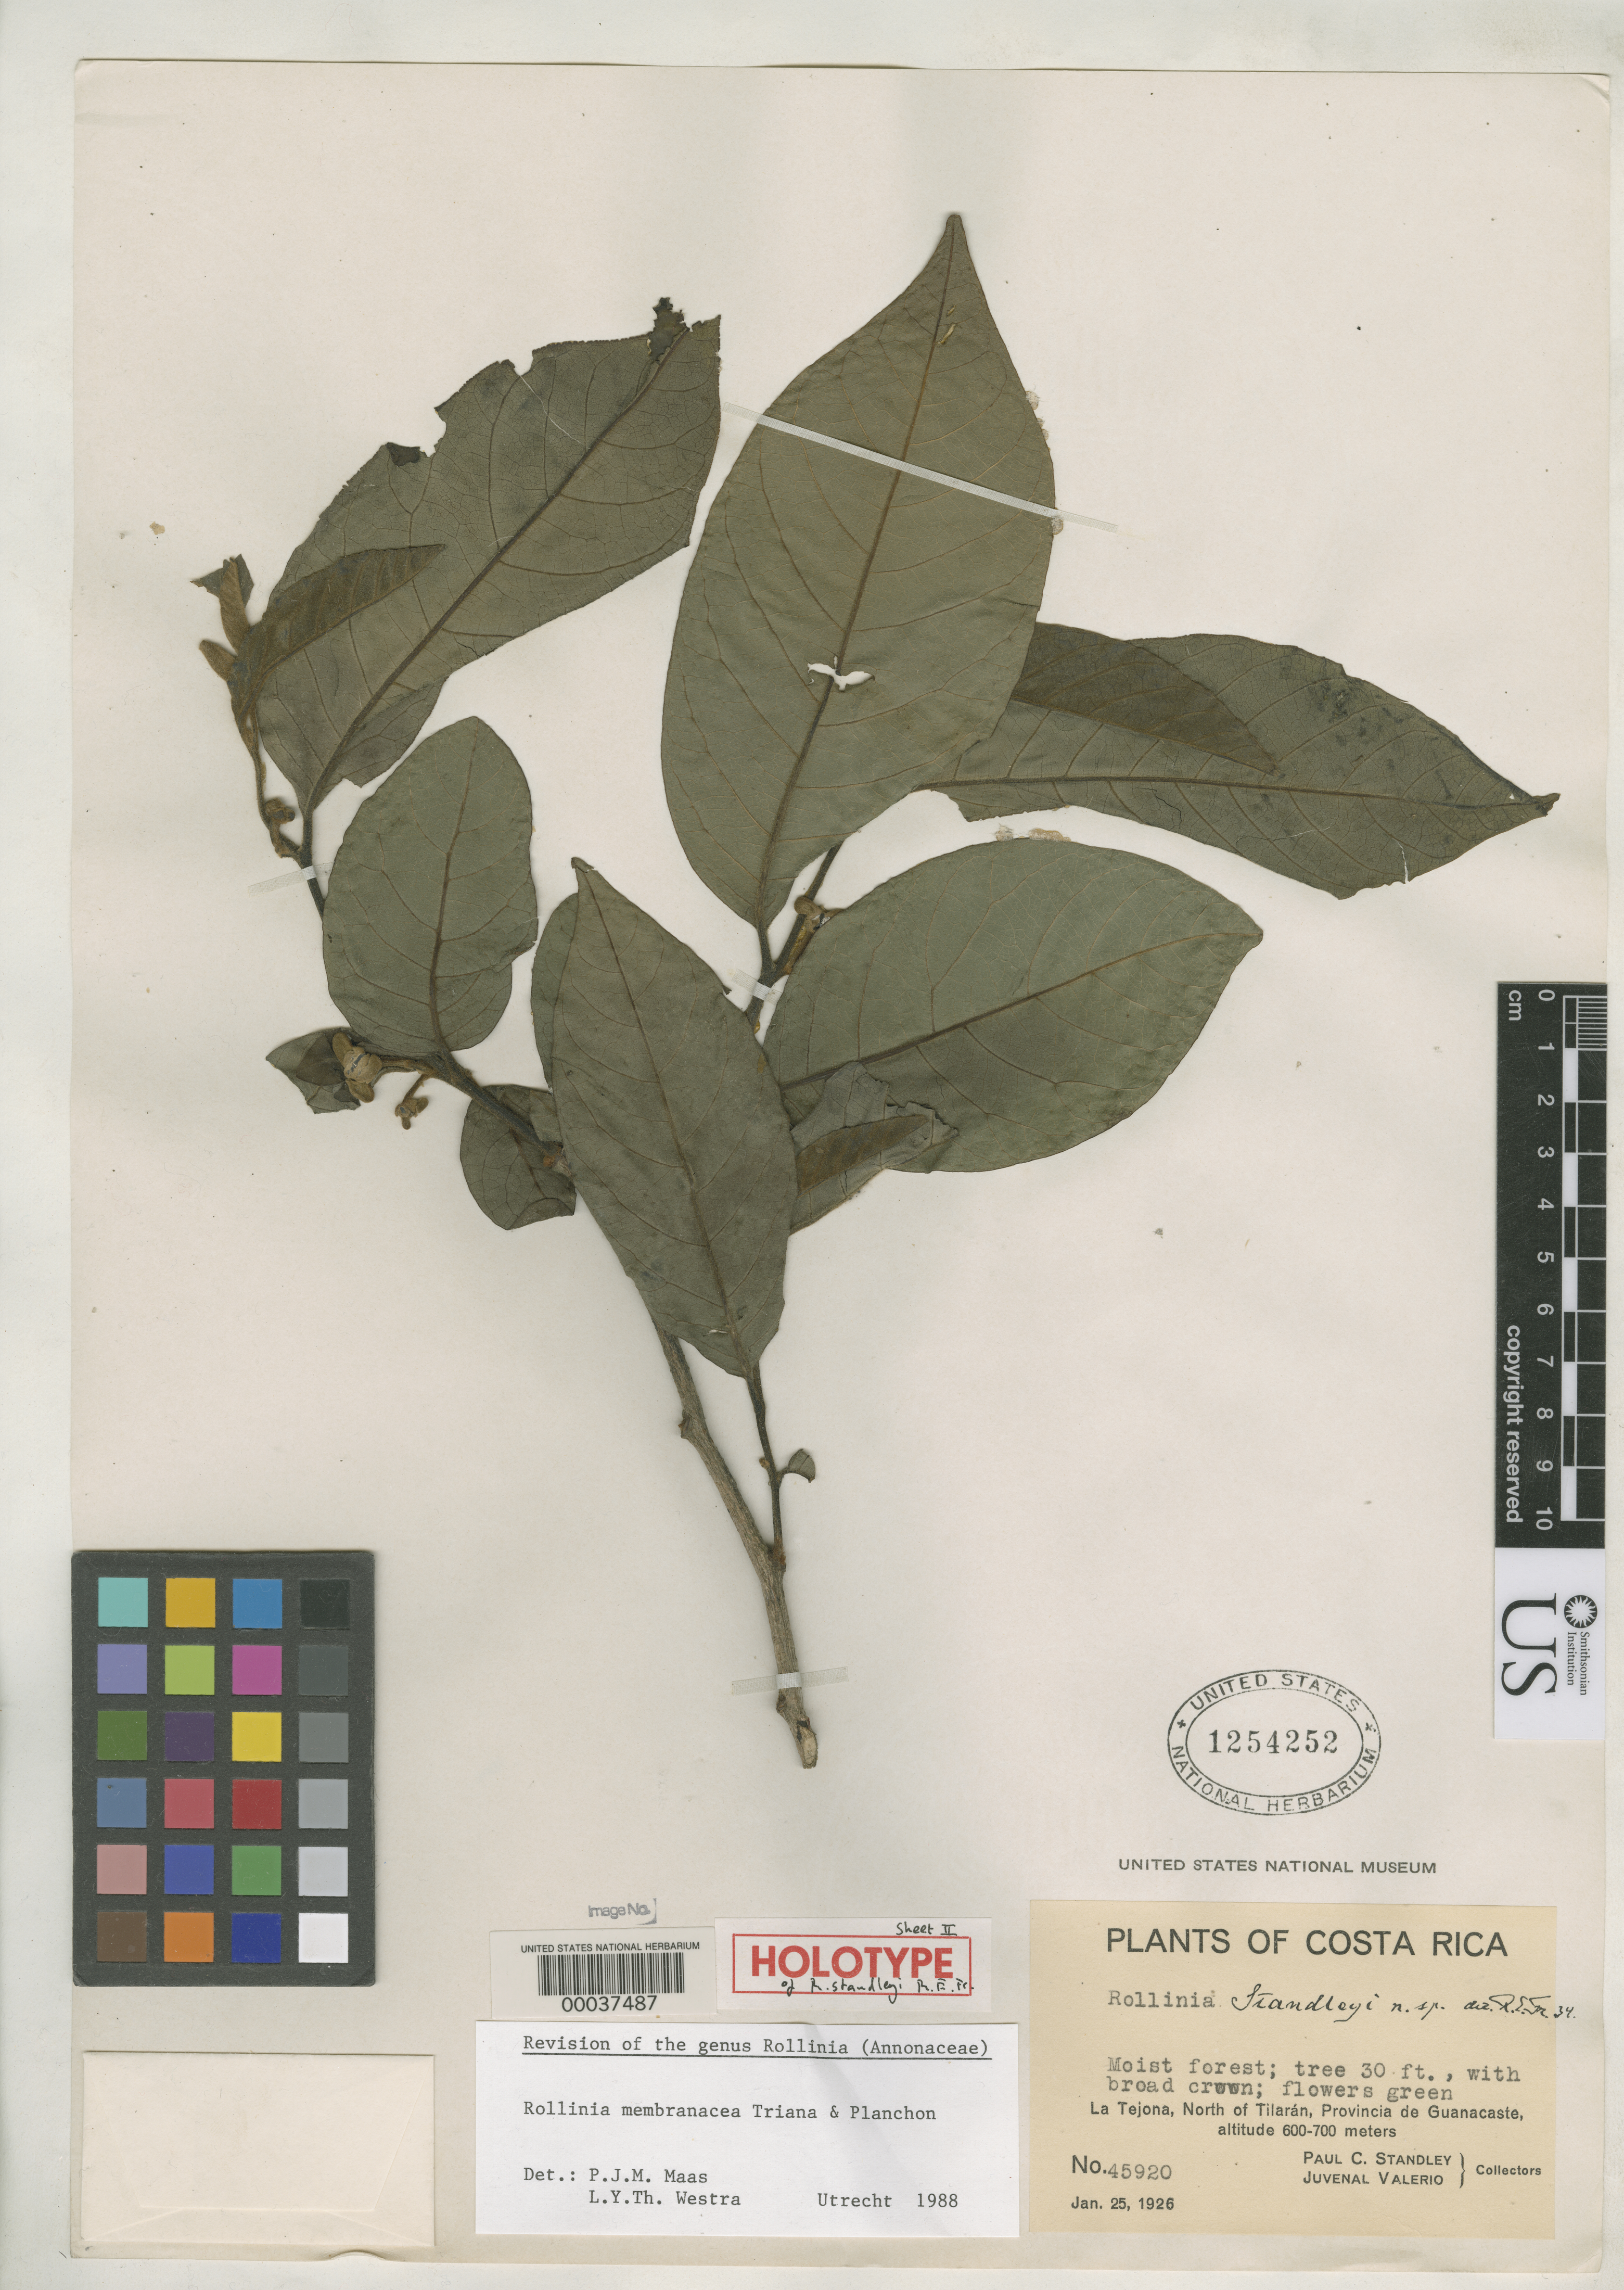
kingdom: Plantae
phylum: Tracheophyta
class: Magnoliopsida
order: Magnoliales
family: Annonaceae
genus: Rollinia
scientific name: Rollinia standleyi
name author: R.E. Fr.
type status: Holotype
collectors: P. C. Standley & J. Valerio R.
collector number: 45920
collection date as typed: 25 Jan 1926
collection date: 1926-01-25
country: Costa Rica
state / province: Guanacaste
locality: La Tejona, N of Tilarán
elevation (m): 600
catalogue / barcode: US 1254252